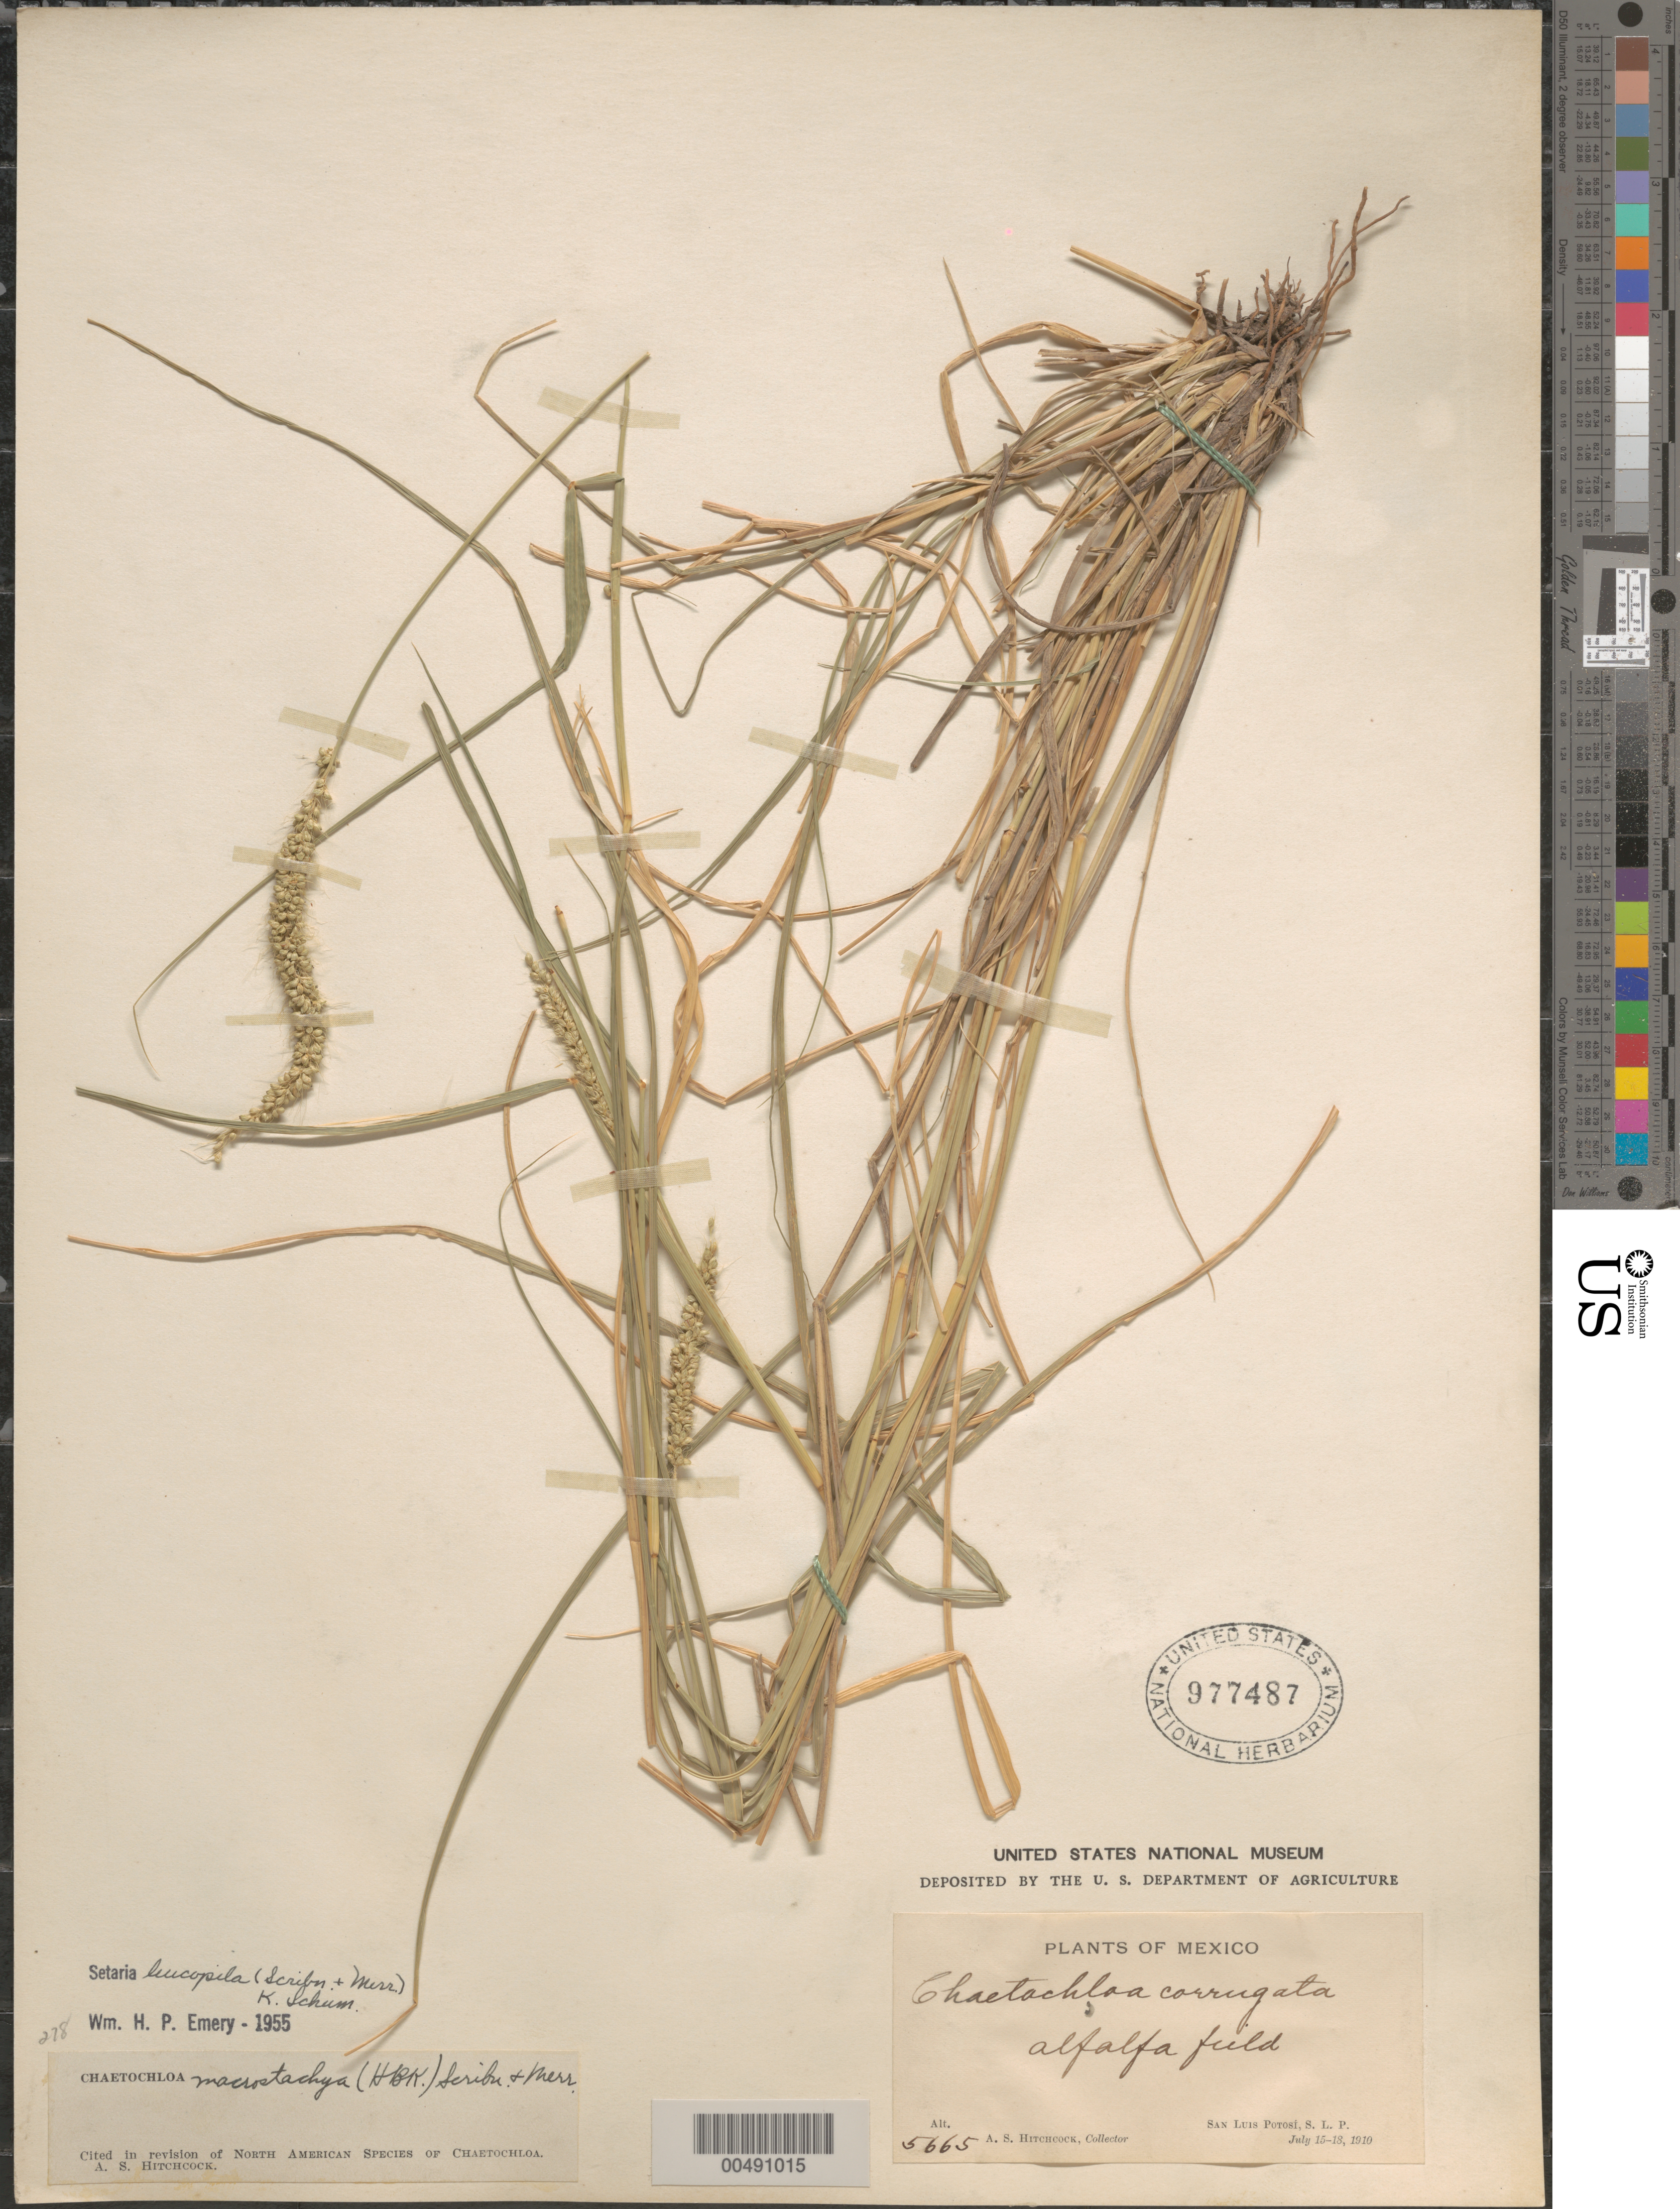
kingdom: Plantae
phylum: Tracheophyta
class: Liliopsida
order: Poales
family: Poaceae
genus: Setaria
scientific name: Setaria leucopila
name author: (Scribn. & Merr.) K. Schum.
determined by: Emery, W. H. P.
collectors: A. S. Hitchcock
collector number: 5665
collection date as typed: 15 Jul 1910 to 18 Jul 1910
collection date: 1910-07-15/1910-07-18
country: Mexico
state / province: San Luis Potosi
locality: San Luis Potosi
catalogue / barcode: US 977487